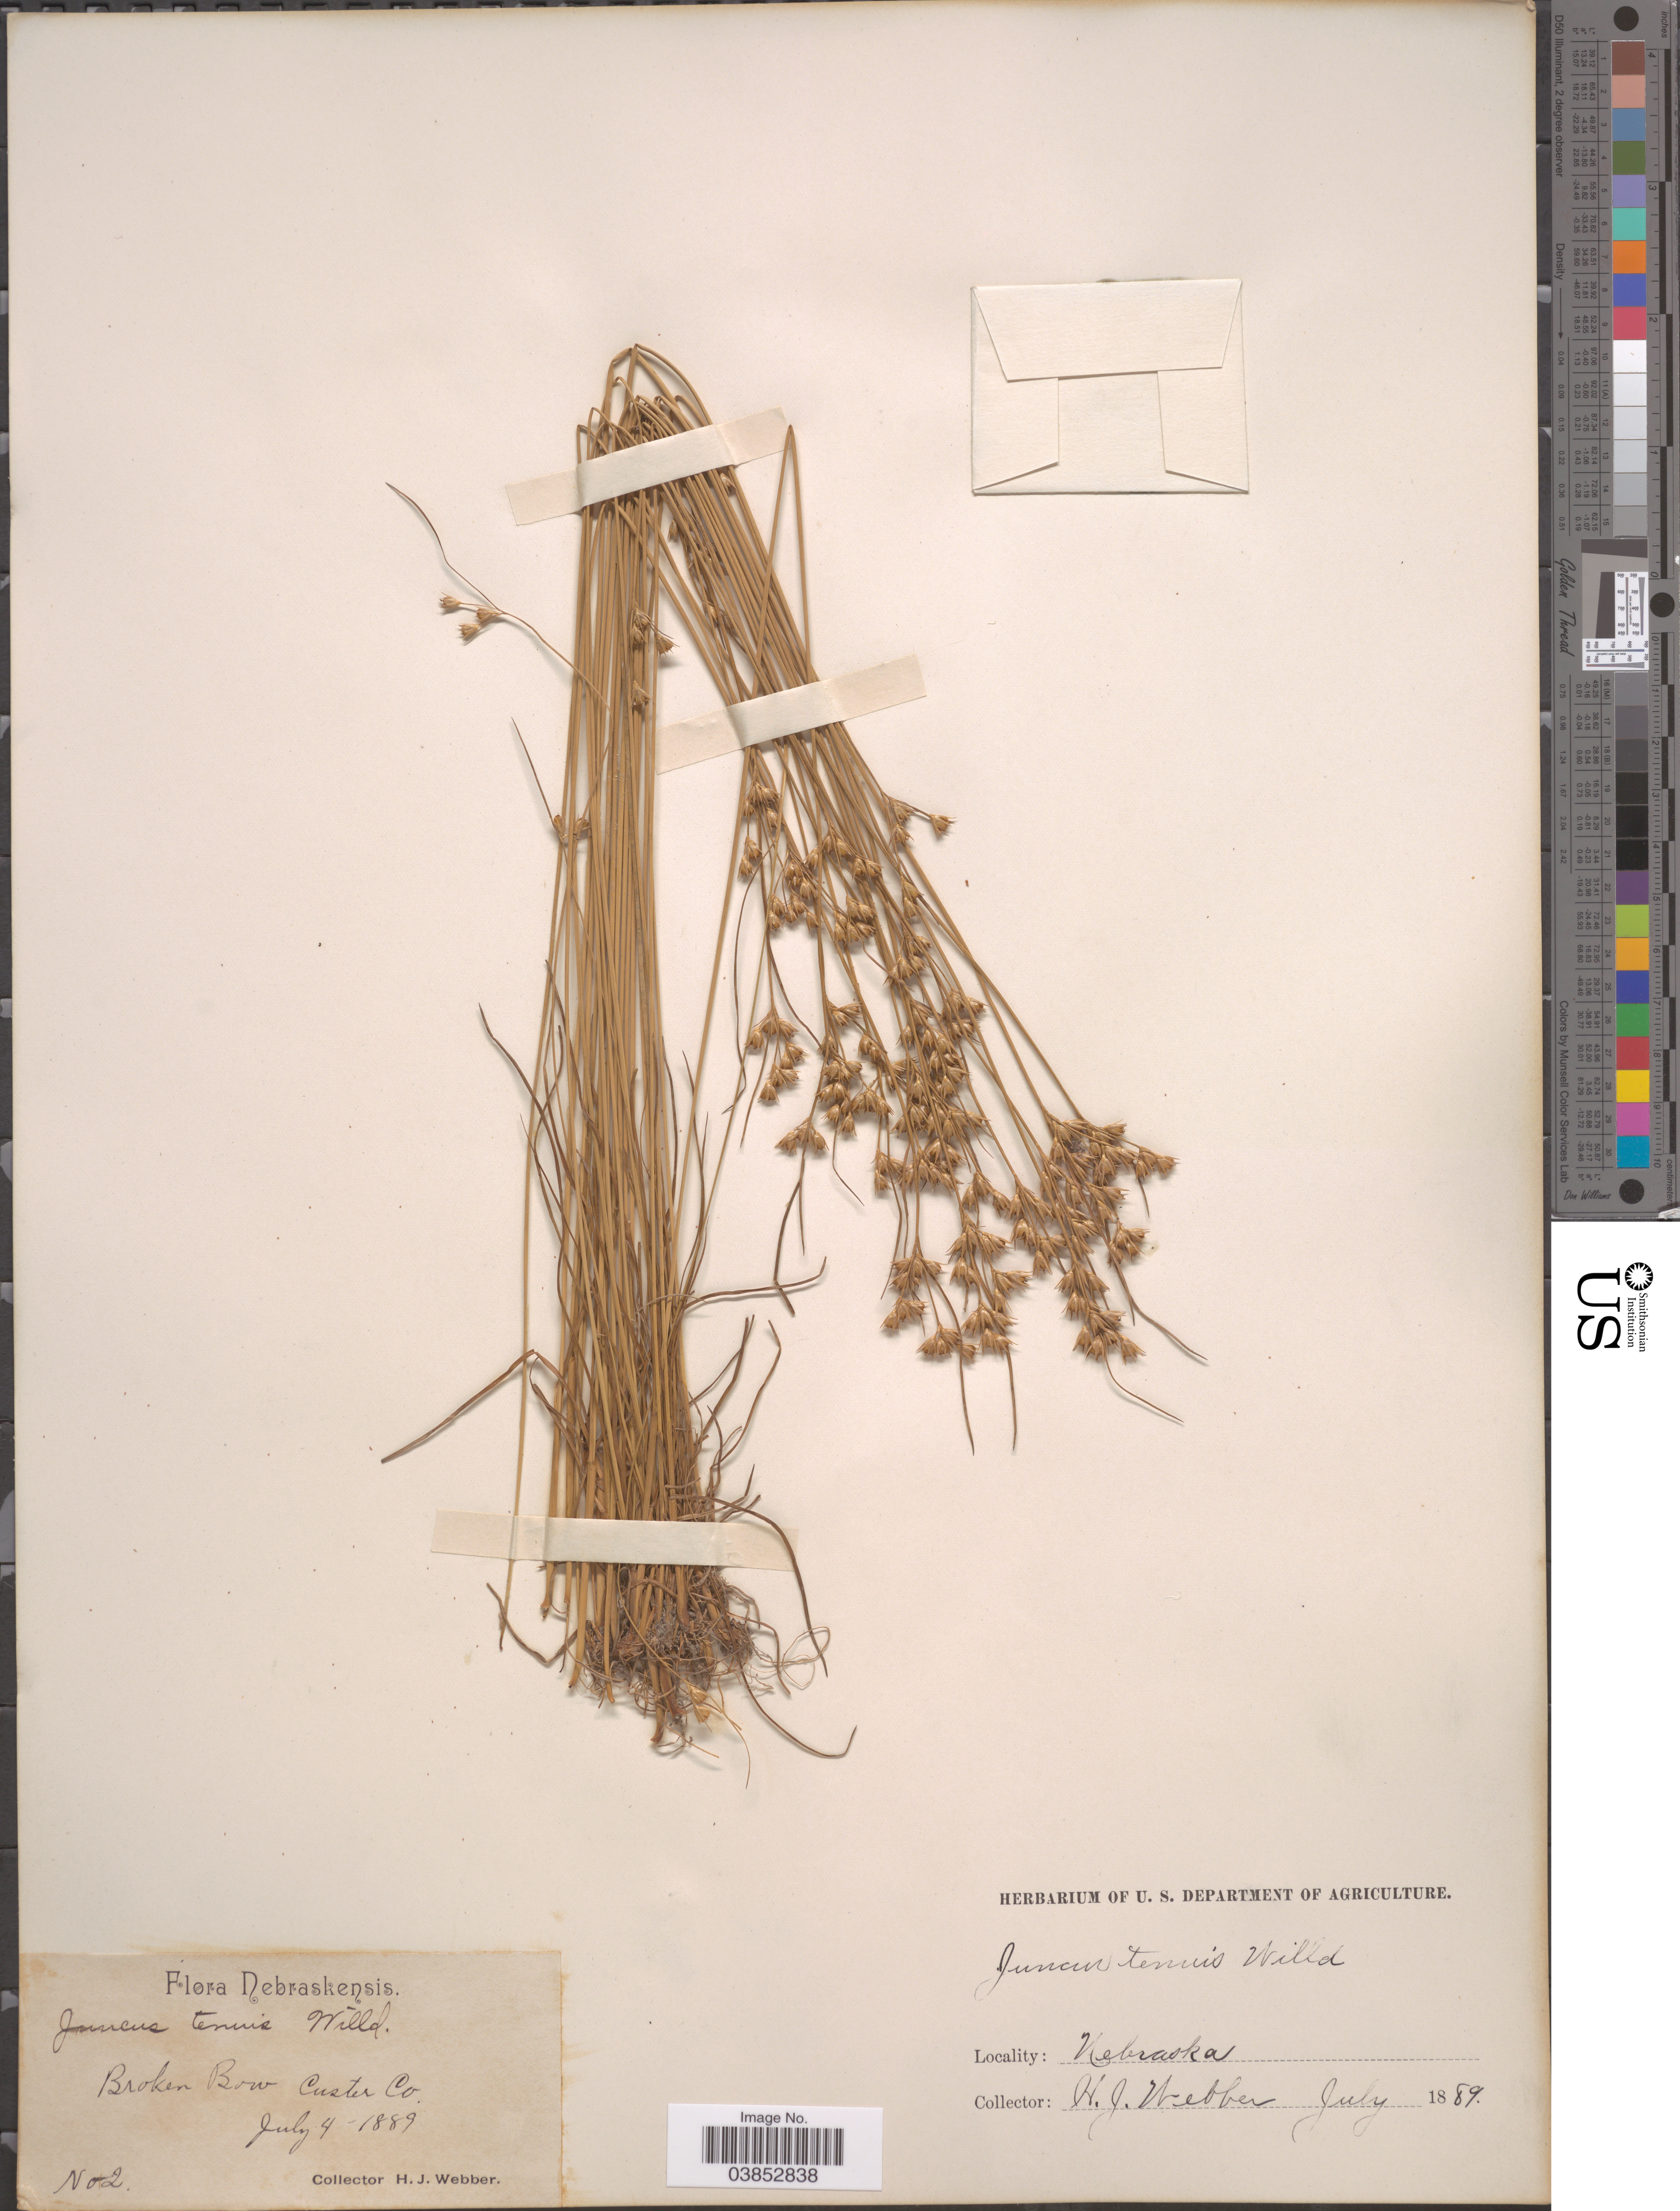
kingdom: Plantae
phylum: Tracheophyta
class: Liliopsida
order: Poales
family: Juncaceae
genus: Juncus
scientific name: Juncus dudleyi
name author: Wiegand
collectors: H. Webber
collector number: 2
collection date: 1889-07-04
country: United States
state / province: Nebraska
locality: Broken Bow Custer Co.